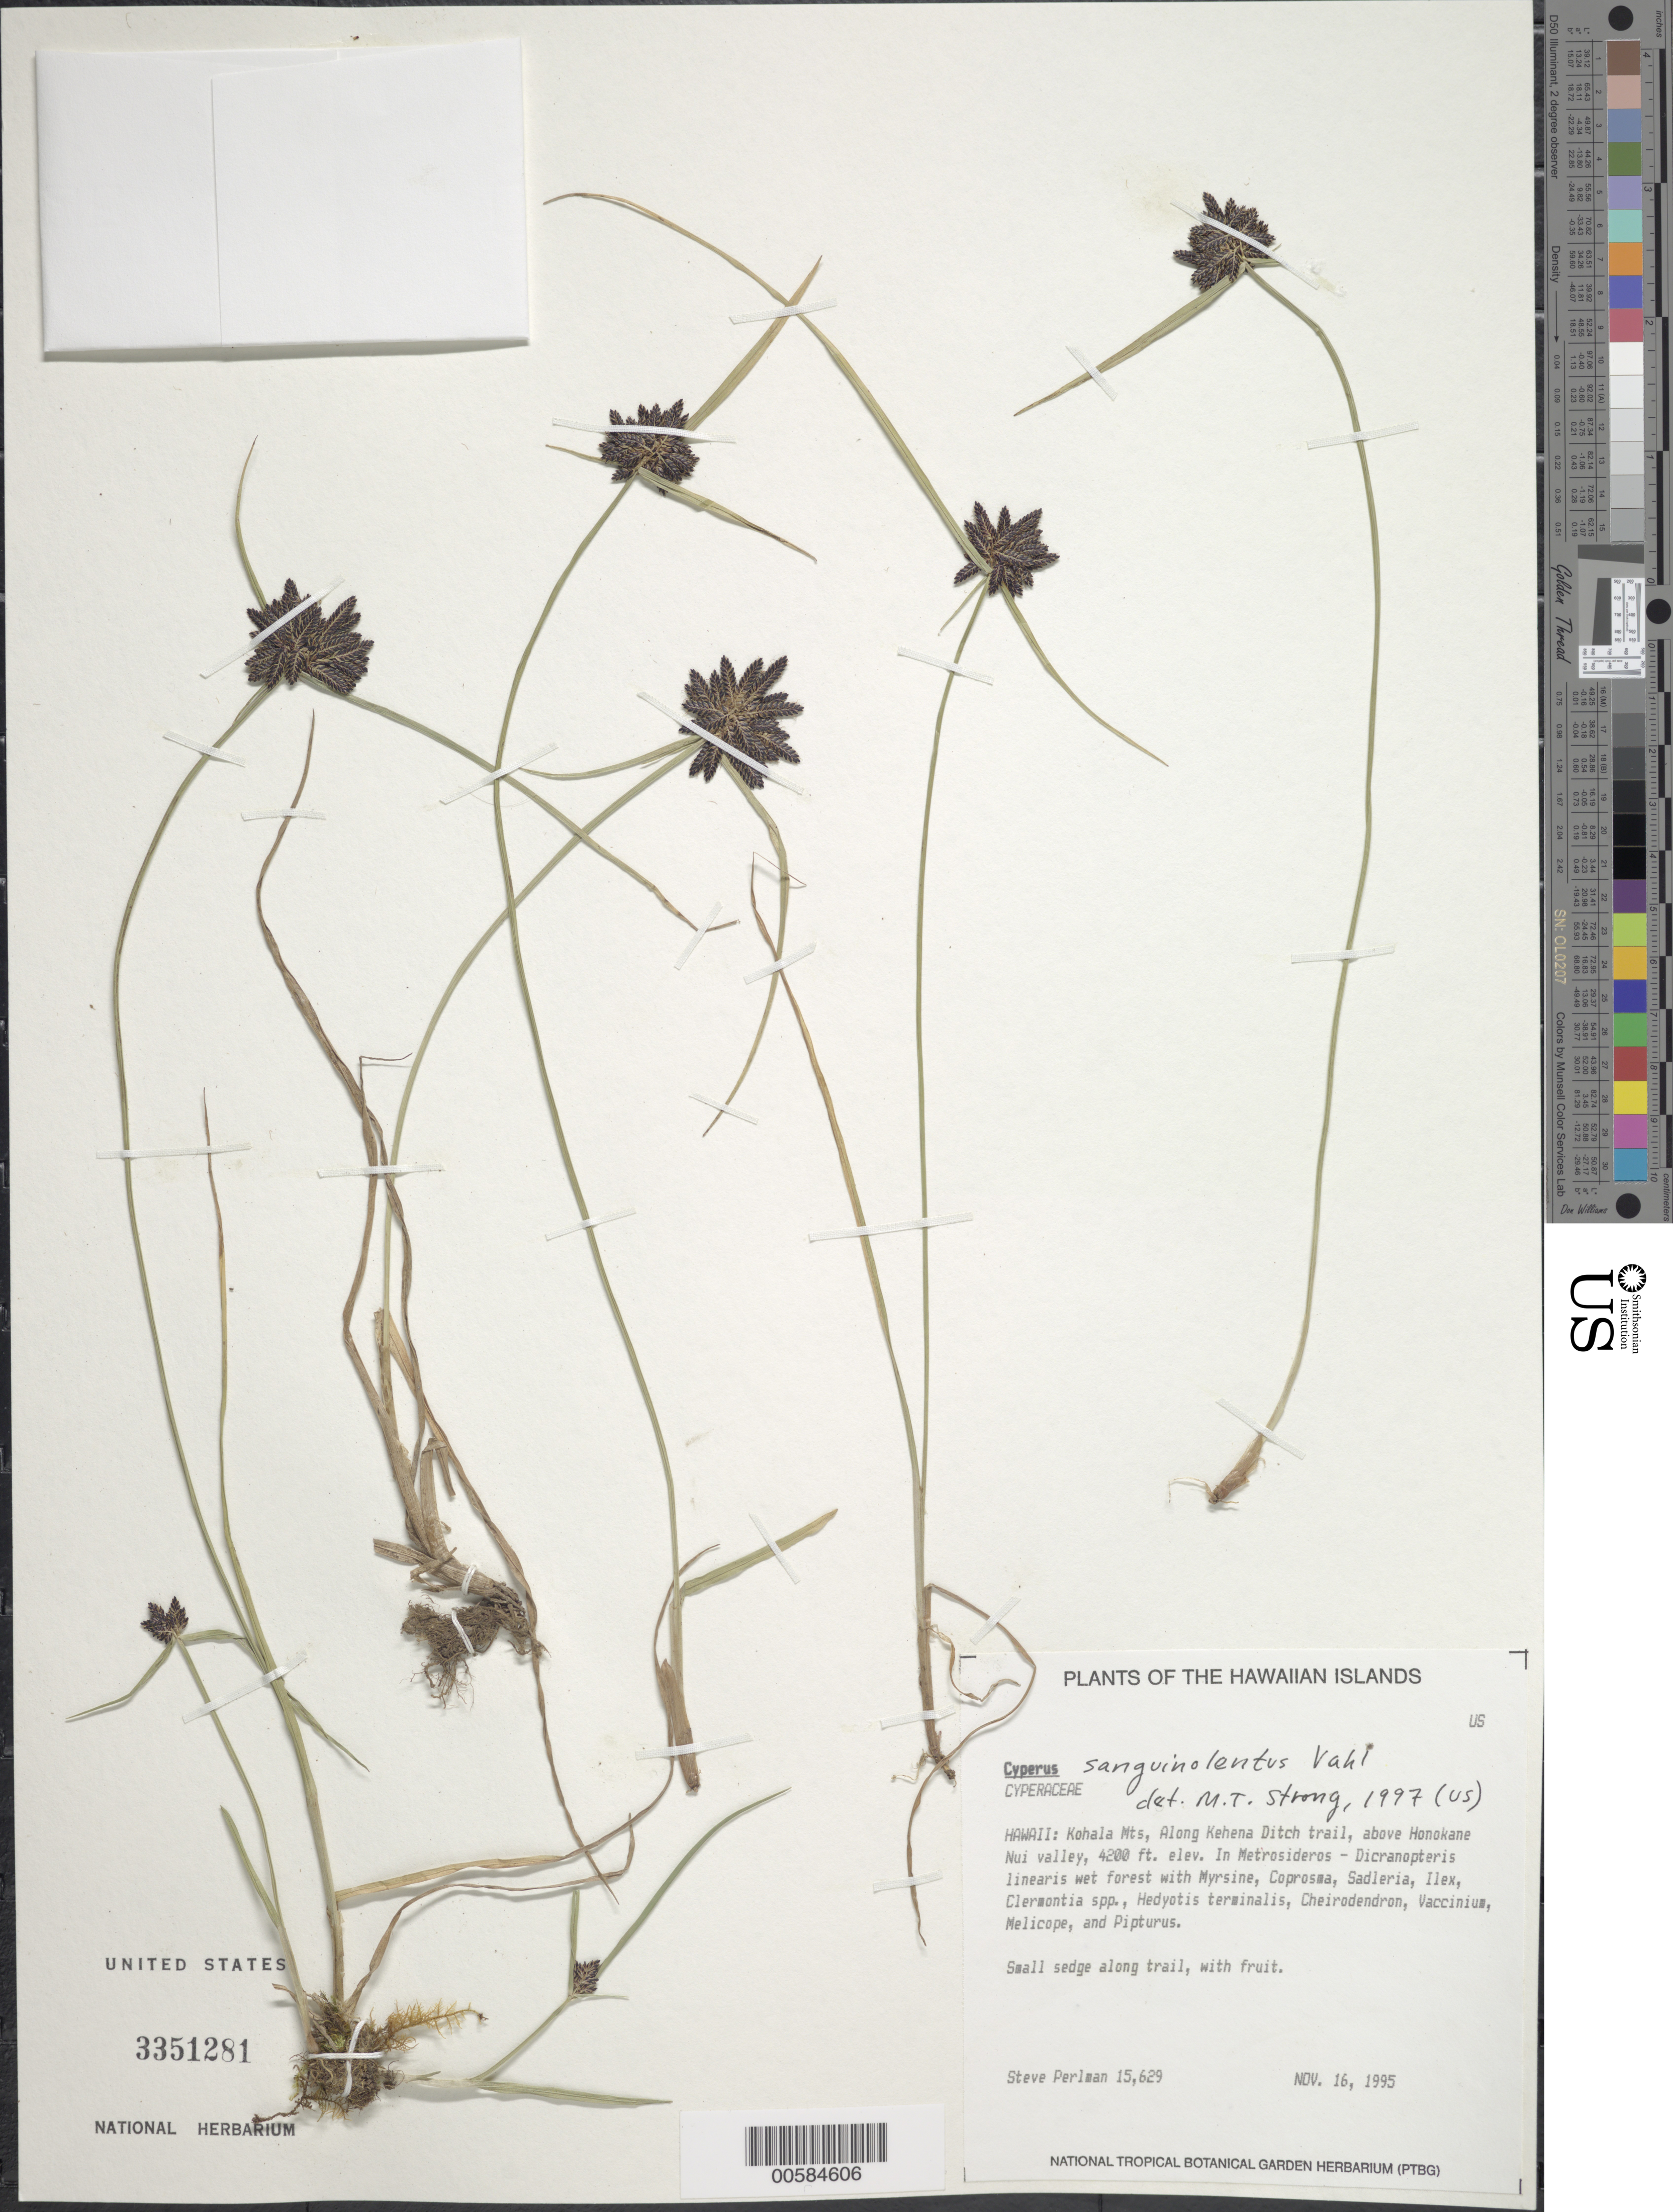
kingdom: Plantae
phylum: Tracheophyta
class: Liliopsida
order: Poales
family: Cyperaceae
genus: Cyperus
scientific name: Cyperus sanguinolentus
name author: Vahl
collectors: S. Perlam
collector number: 15629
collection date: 1995-11-16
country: United States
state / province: Hawaii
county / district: Hawaii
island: Hawaii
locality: Kohala Mts, Along Kehena Ditch Trail, above Honokane Nui Valley, Hawaiian Islands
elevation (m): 1280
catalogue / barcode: US 3351281